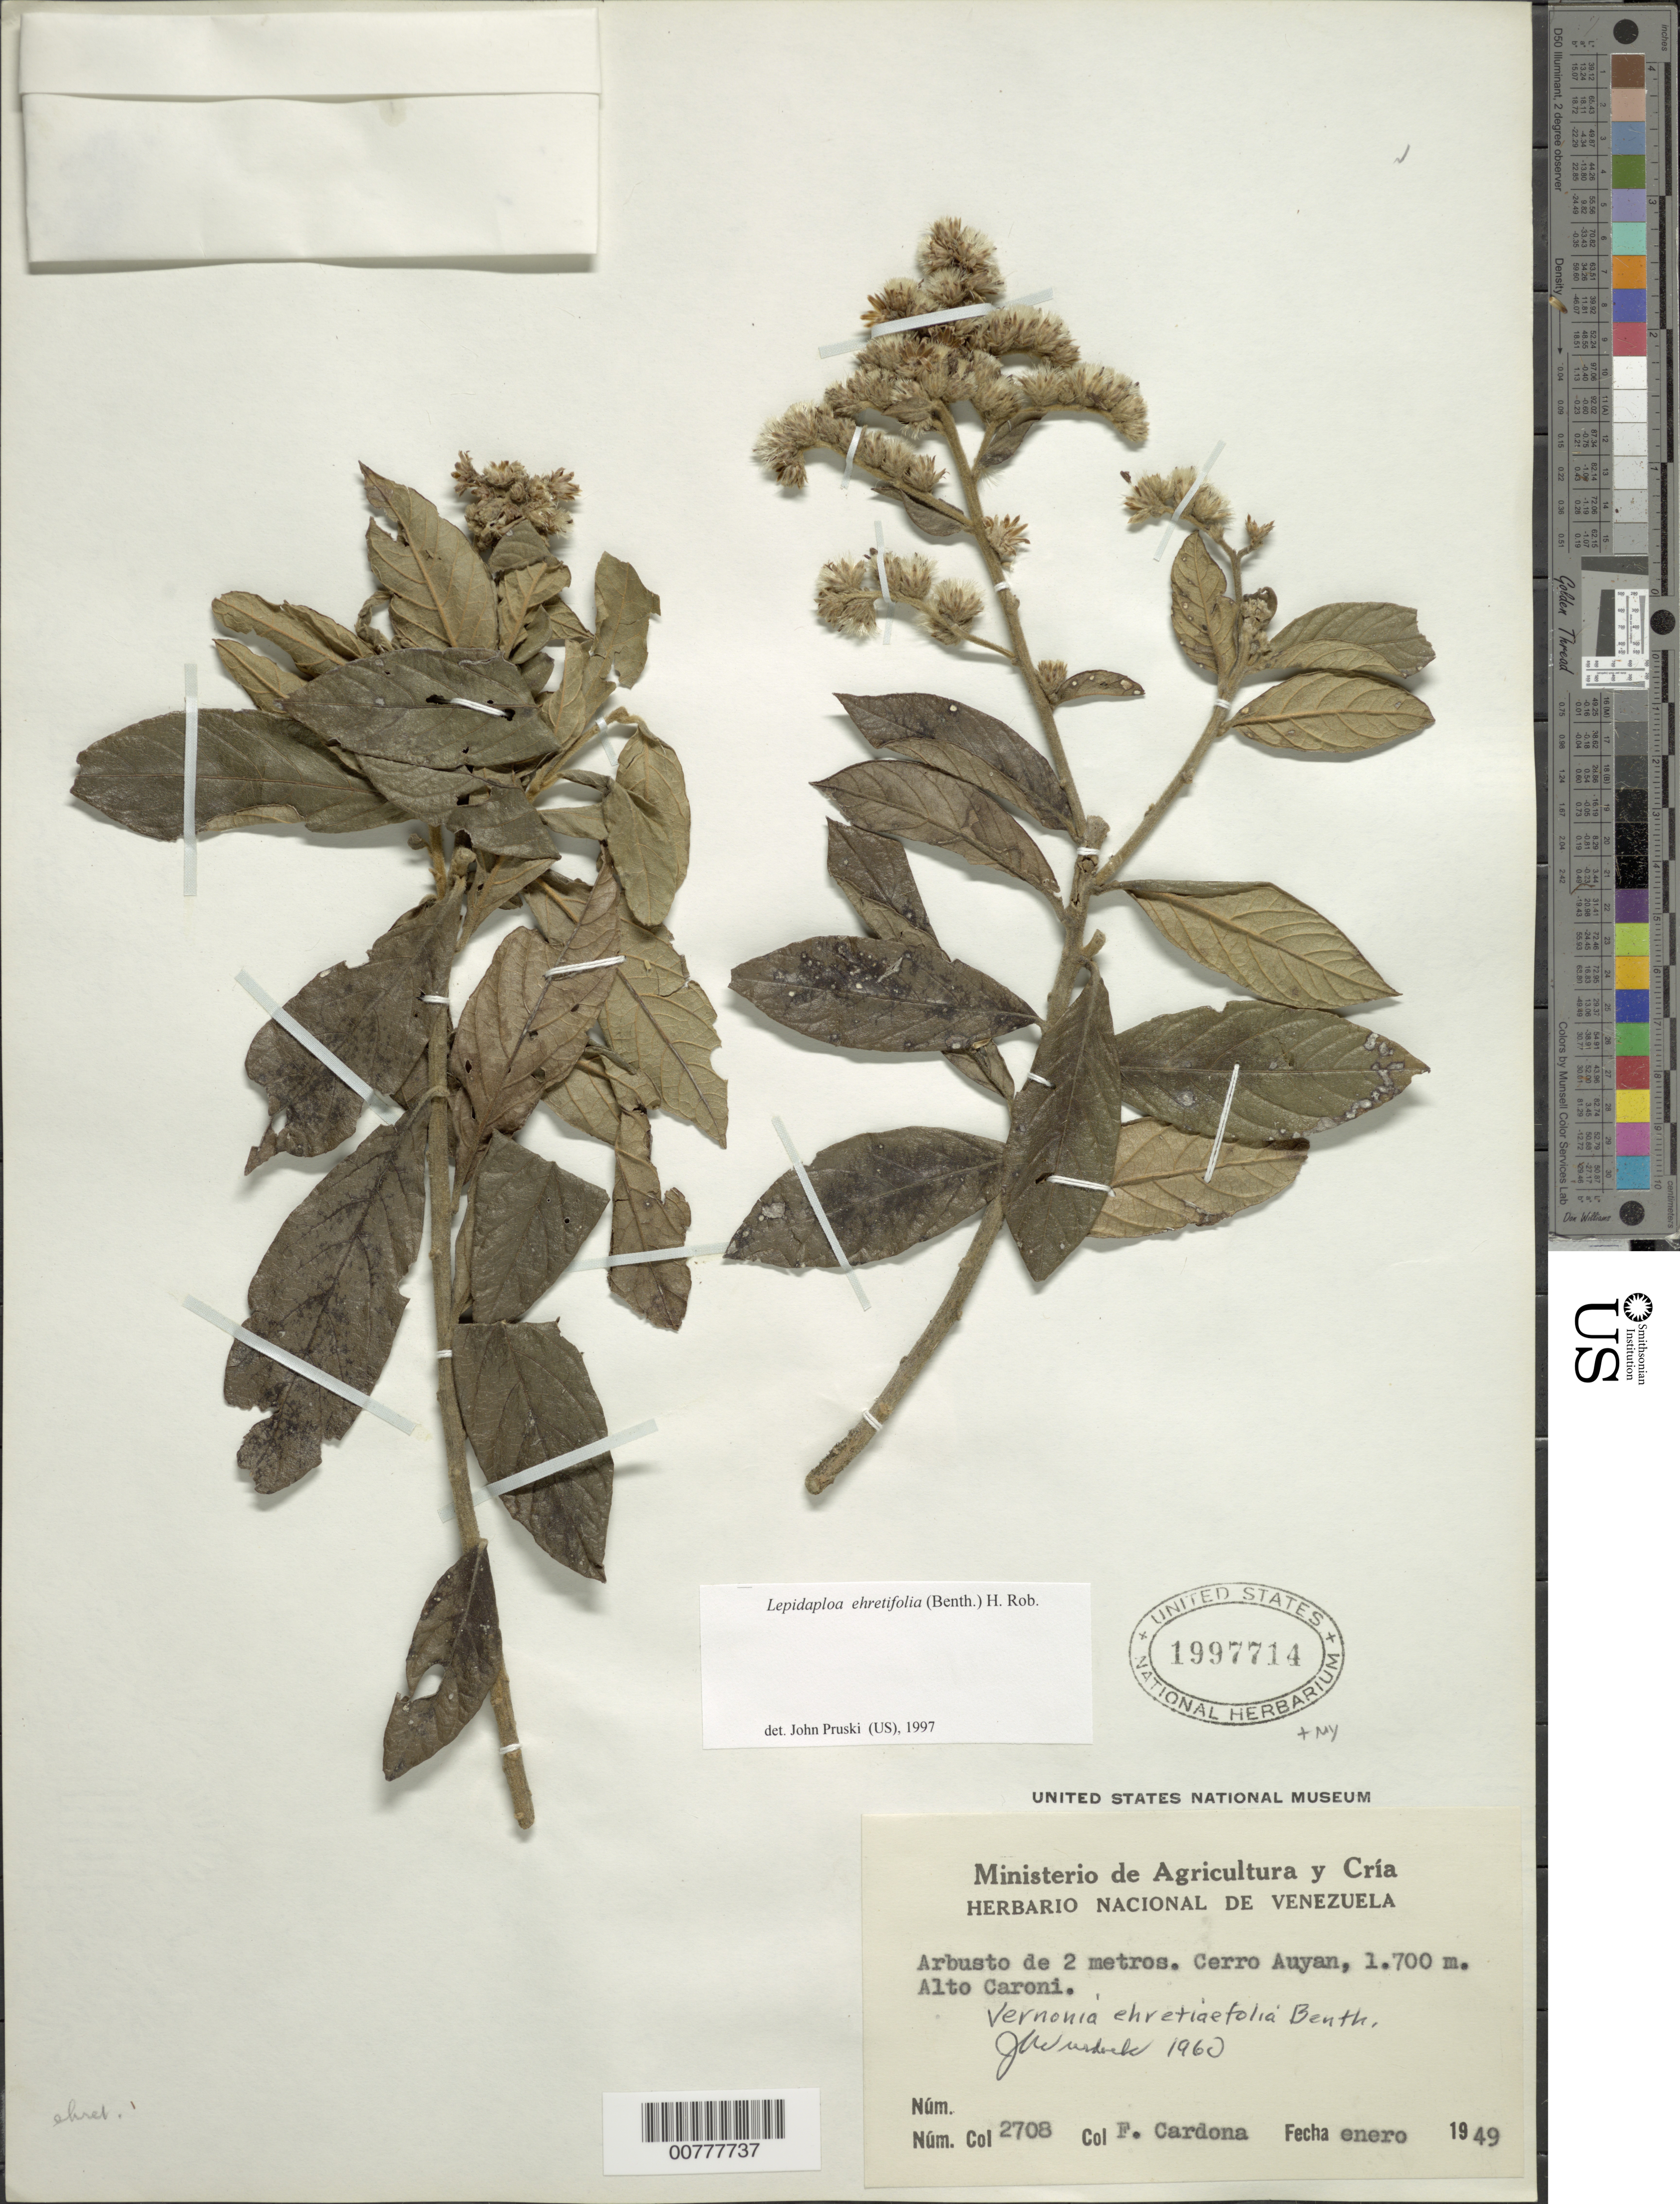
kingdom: Plantae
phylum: Tracheophyta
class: Magnoliopsida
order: Asterales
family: Asteraceae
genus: Lepidaploa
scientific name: Lepidaploa ehretiifolia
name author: (Benth.) H. Rob.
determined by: Pruski, J. F.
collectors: F. Cardona Puig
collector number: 2708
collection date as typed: Jan-49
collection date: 1949-01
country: Venezuela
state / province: Bolívar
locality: Cerro Auyantepuí, Alto Río Caroní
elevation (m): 1700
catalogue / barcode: US 1997714